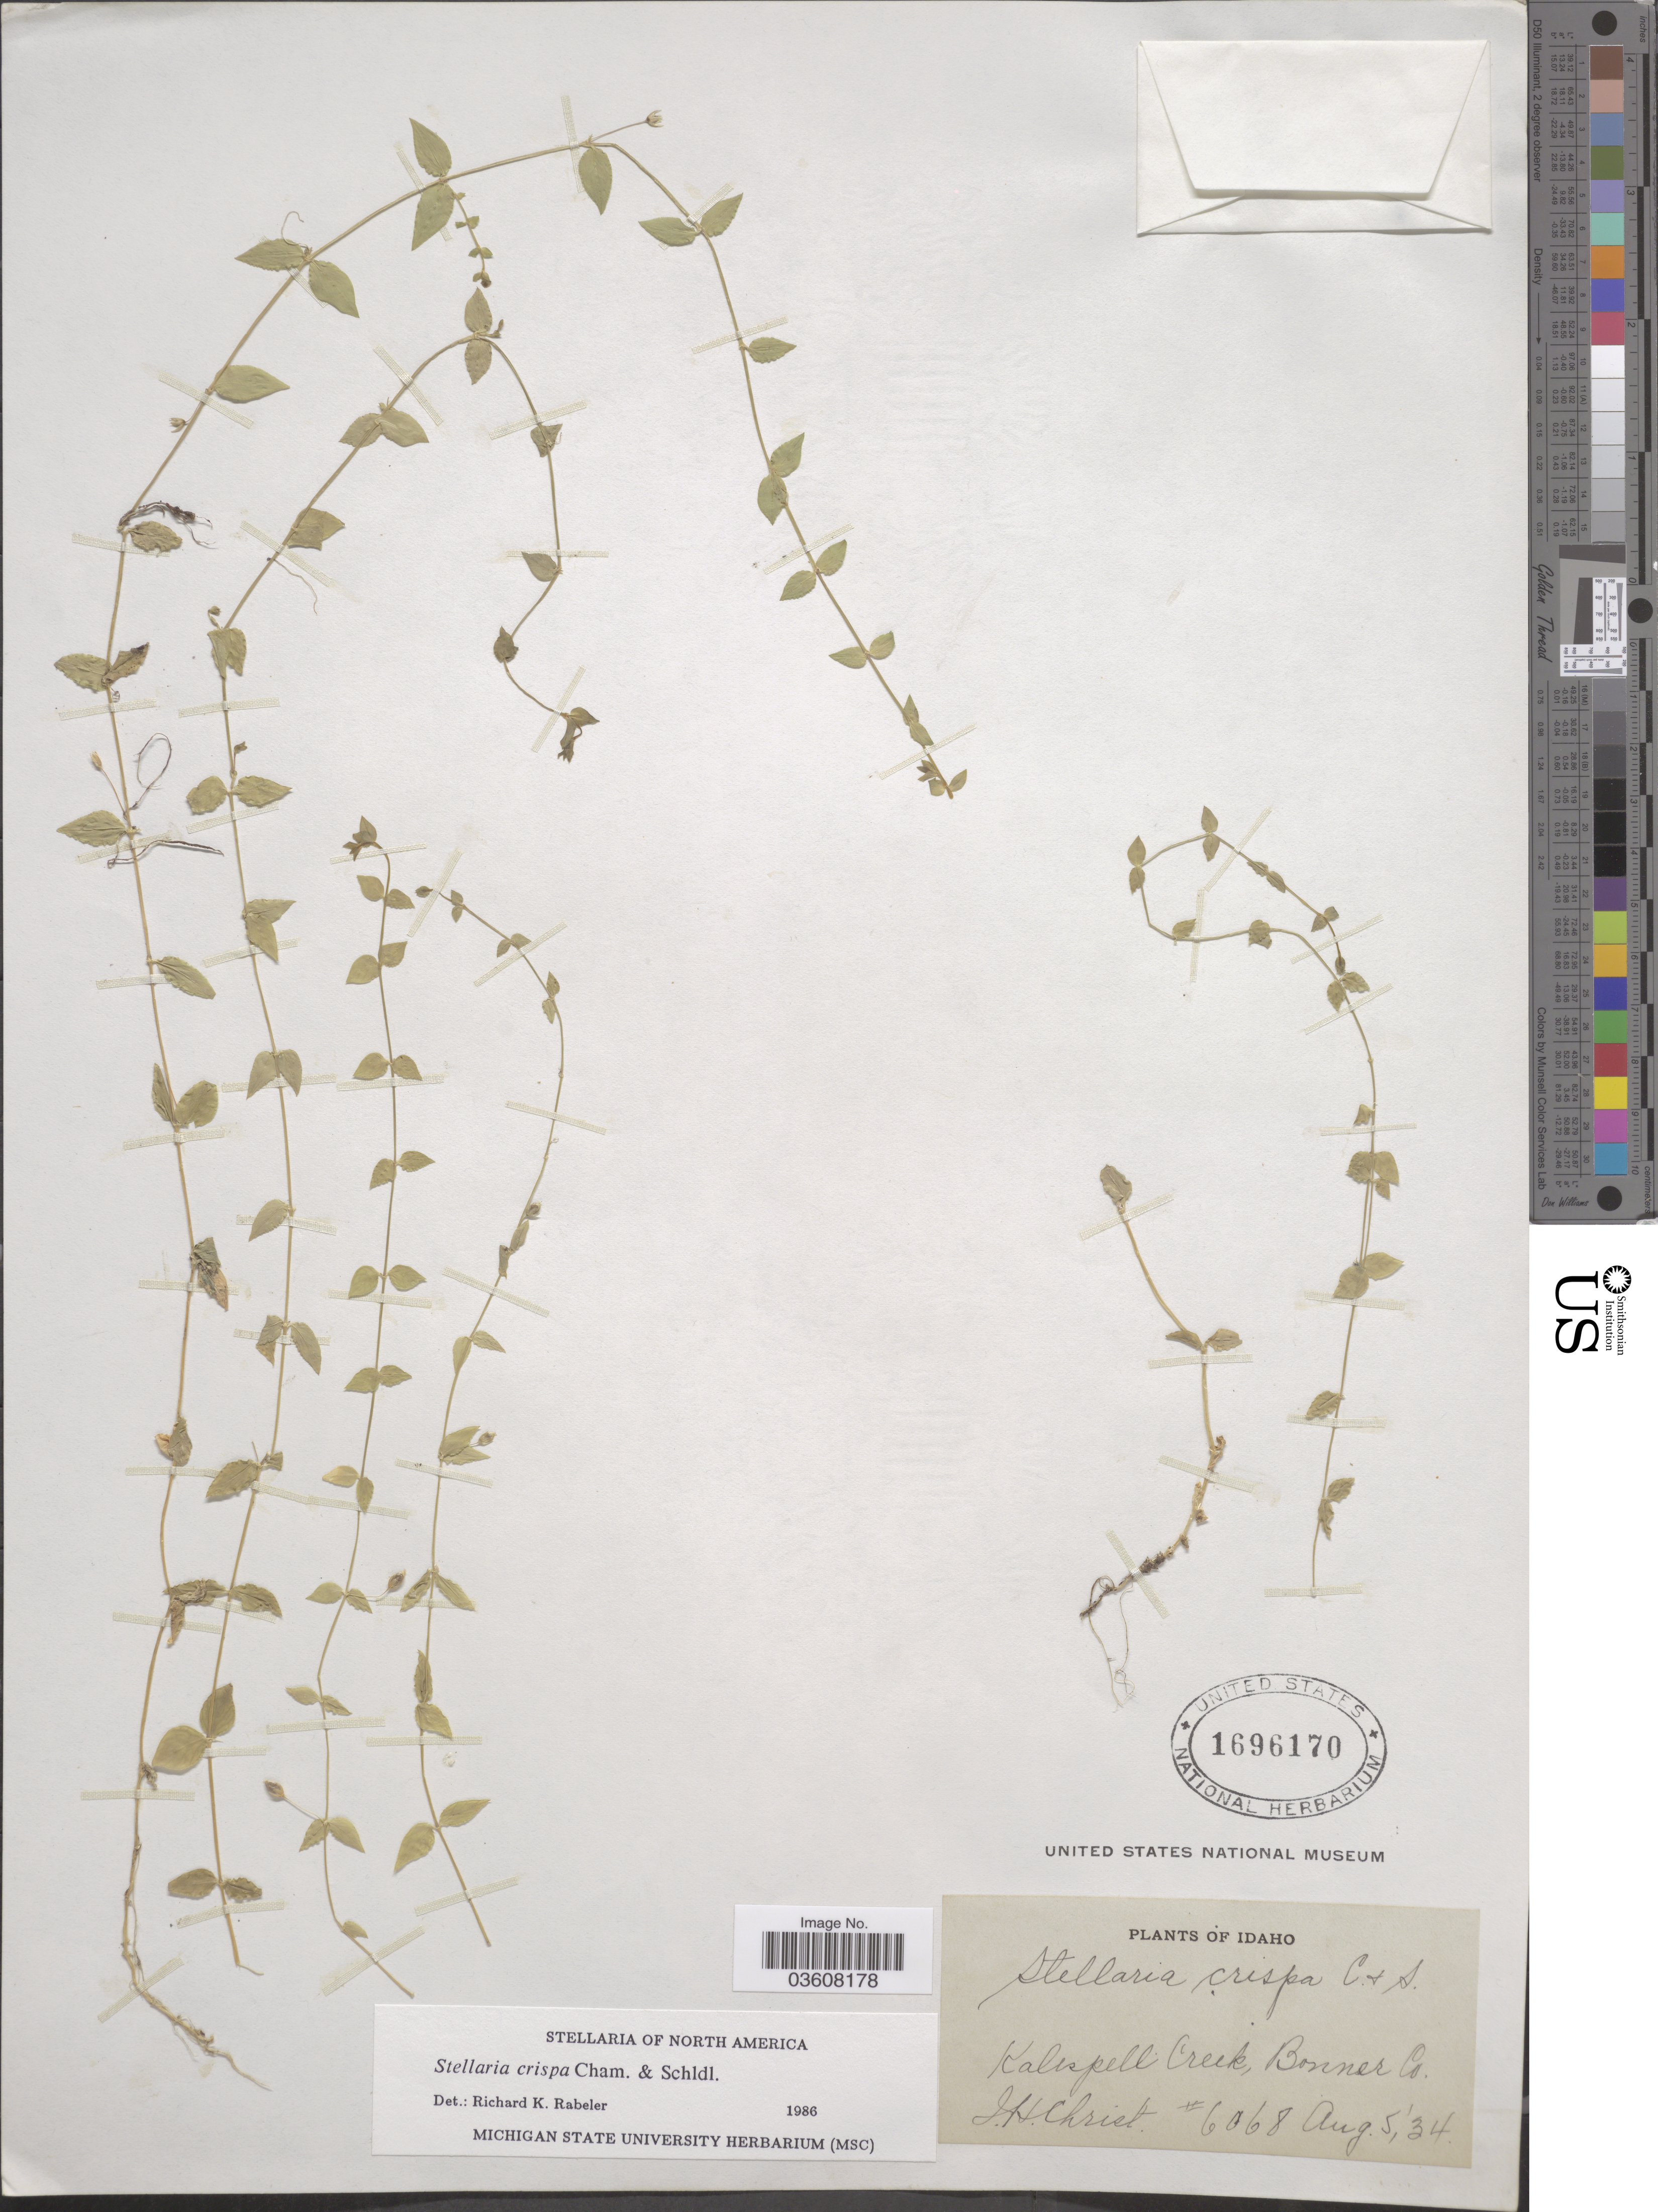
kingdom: Plantae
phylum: Tracheophyta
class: Magnoliopsida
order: Caryophyllales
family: Caryophyllaceae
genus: Stellaria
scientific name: Stellaria crispa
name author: Cham. & Schltdl.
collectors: J. H. Christ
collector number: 6068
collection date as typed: Transcribed d/m/y: 5/8/34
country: United States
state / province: Idaho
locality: Kalispell Creek, Bonner Co.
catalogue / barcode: US 1696170